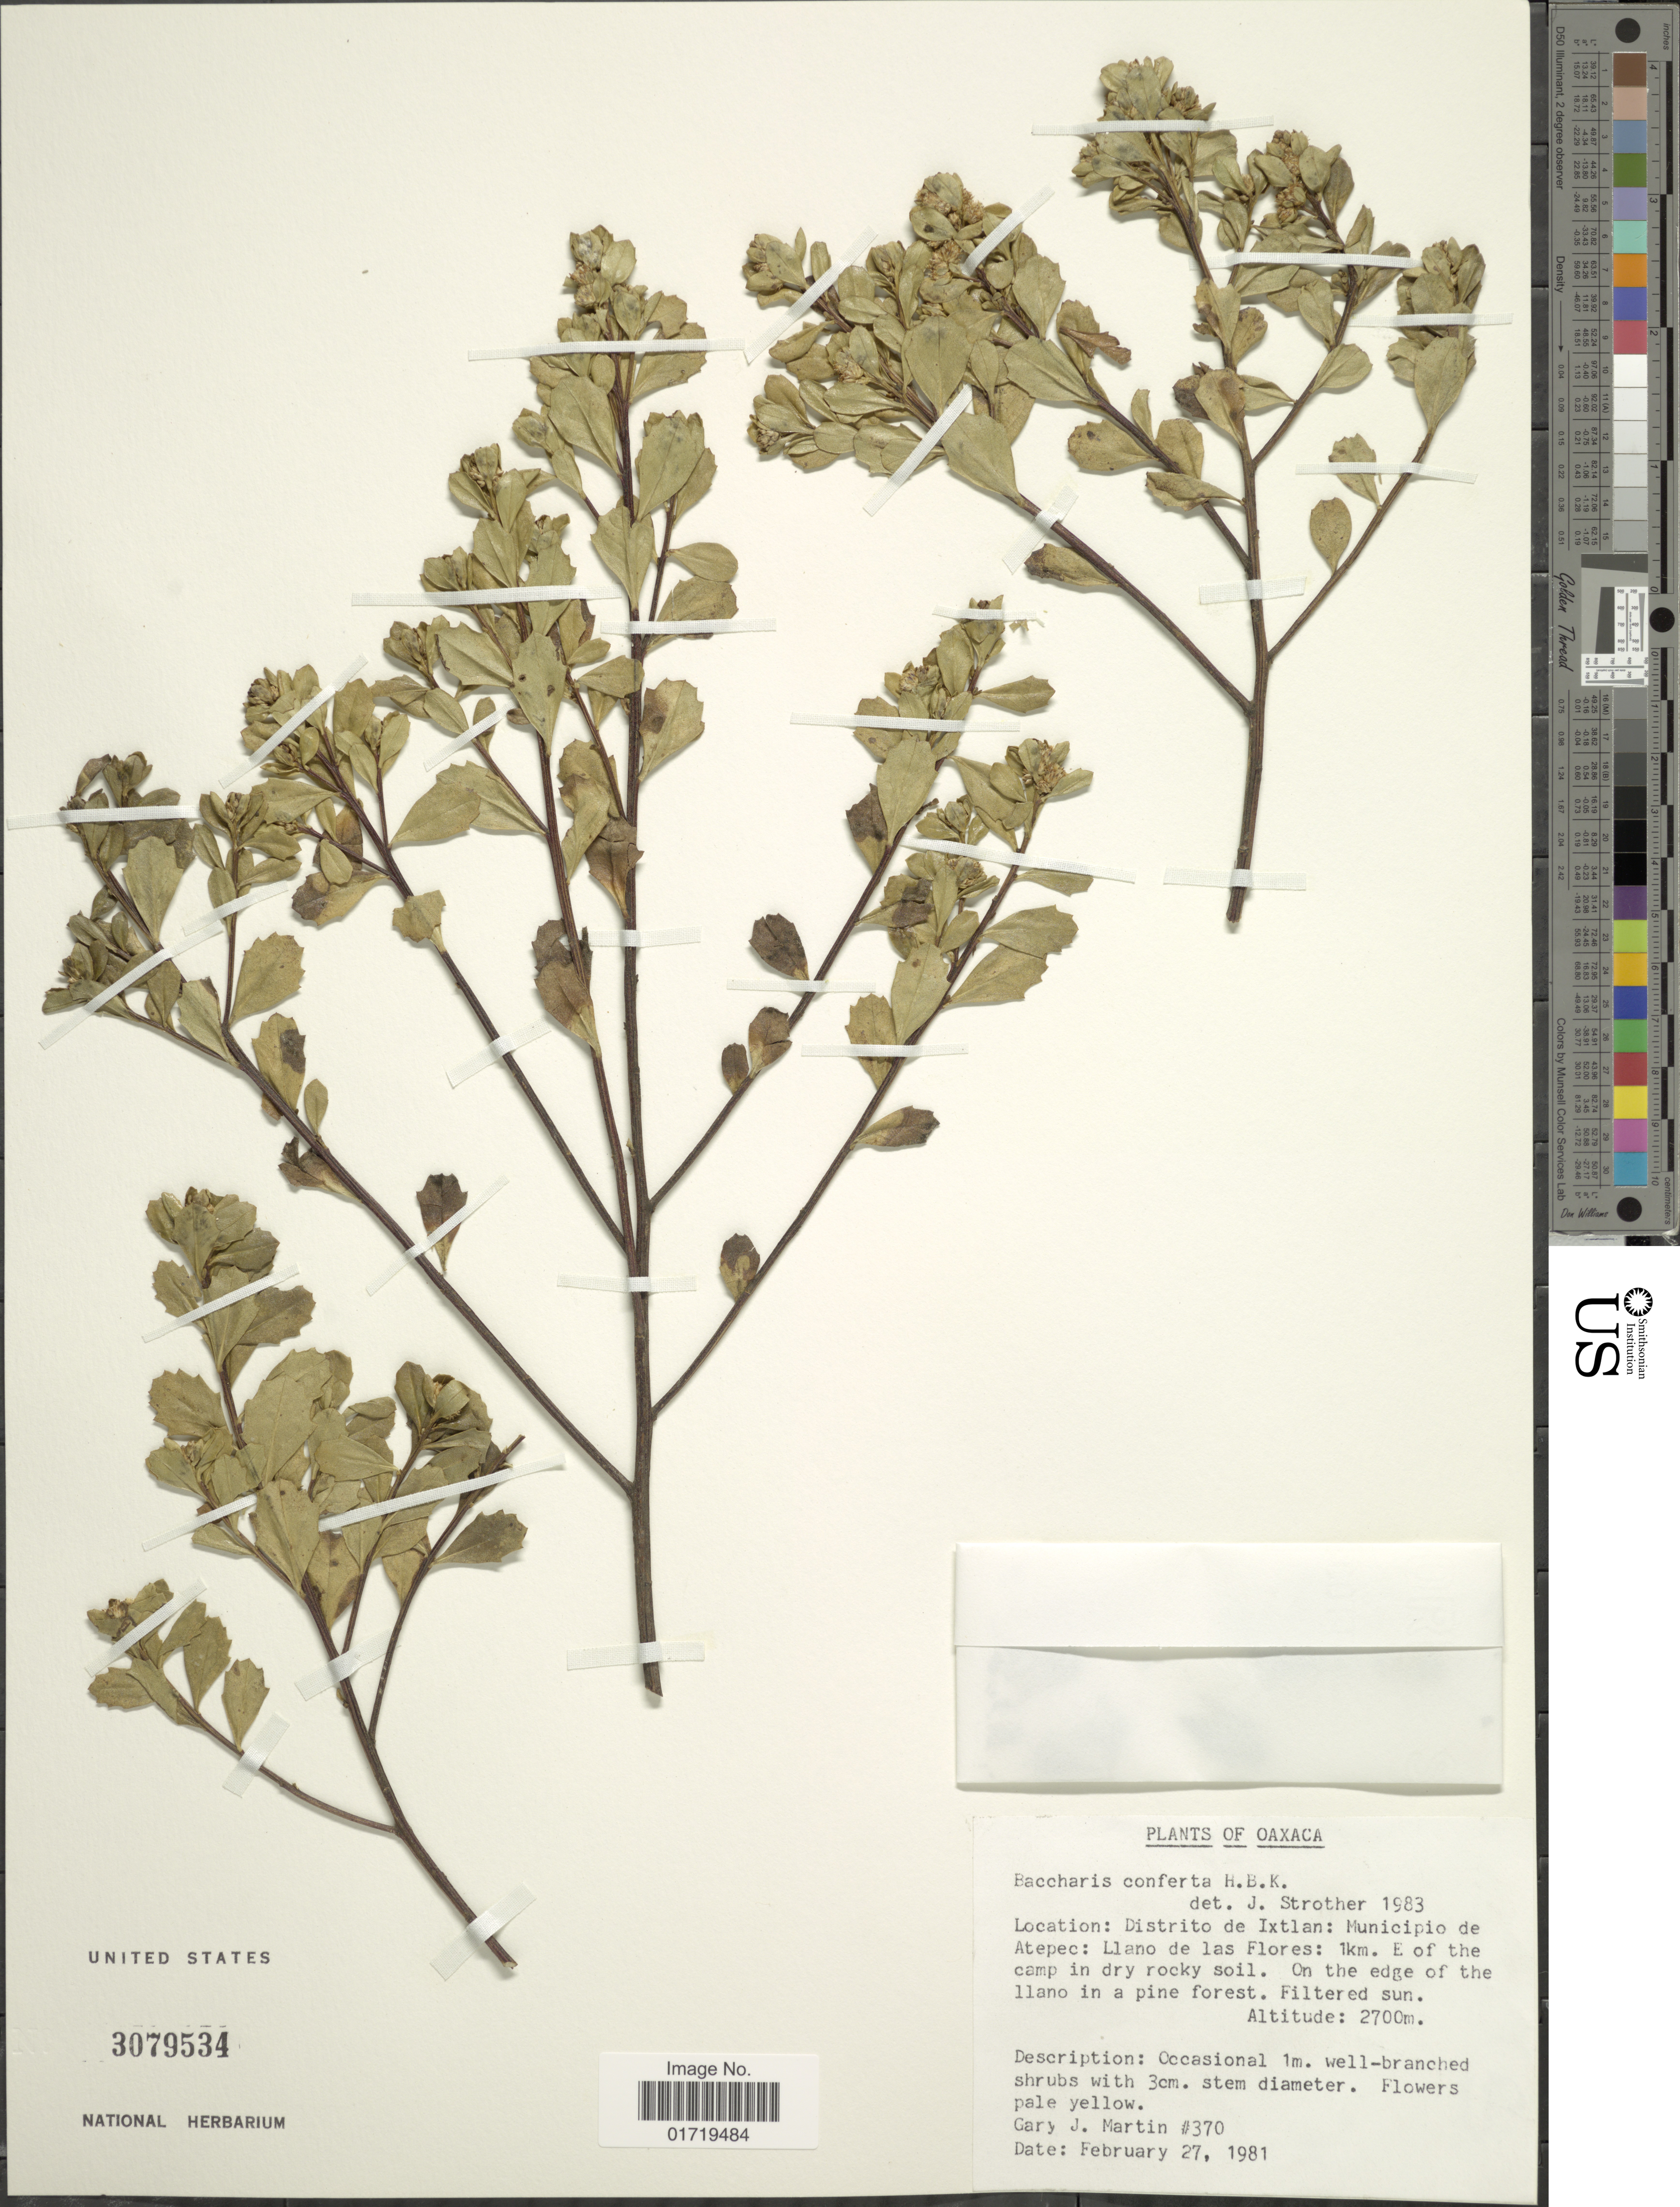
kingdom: Plantae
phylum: Tracheophyta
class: Magnoliopsida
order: Asterales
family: Asteraceae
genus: Baccharis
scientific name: Baccharis conferta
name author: Kunth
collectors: G. J. Martin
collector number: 370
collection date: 1981-02-27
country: Mexico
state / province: Oaxaca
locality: Distrito de Ixtlan: Municipio de Atepec: Llano de las Flores: 1 km. E of the camp in dry rocky soil, on the edge of the llano in a pine forest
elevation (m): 2700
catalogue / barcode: US 3079534